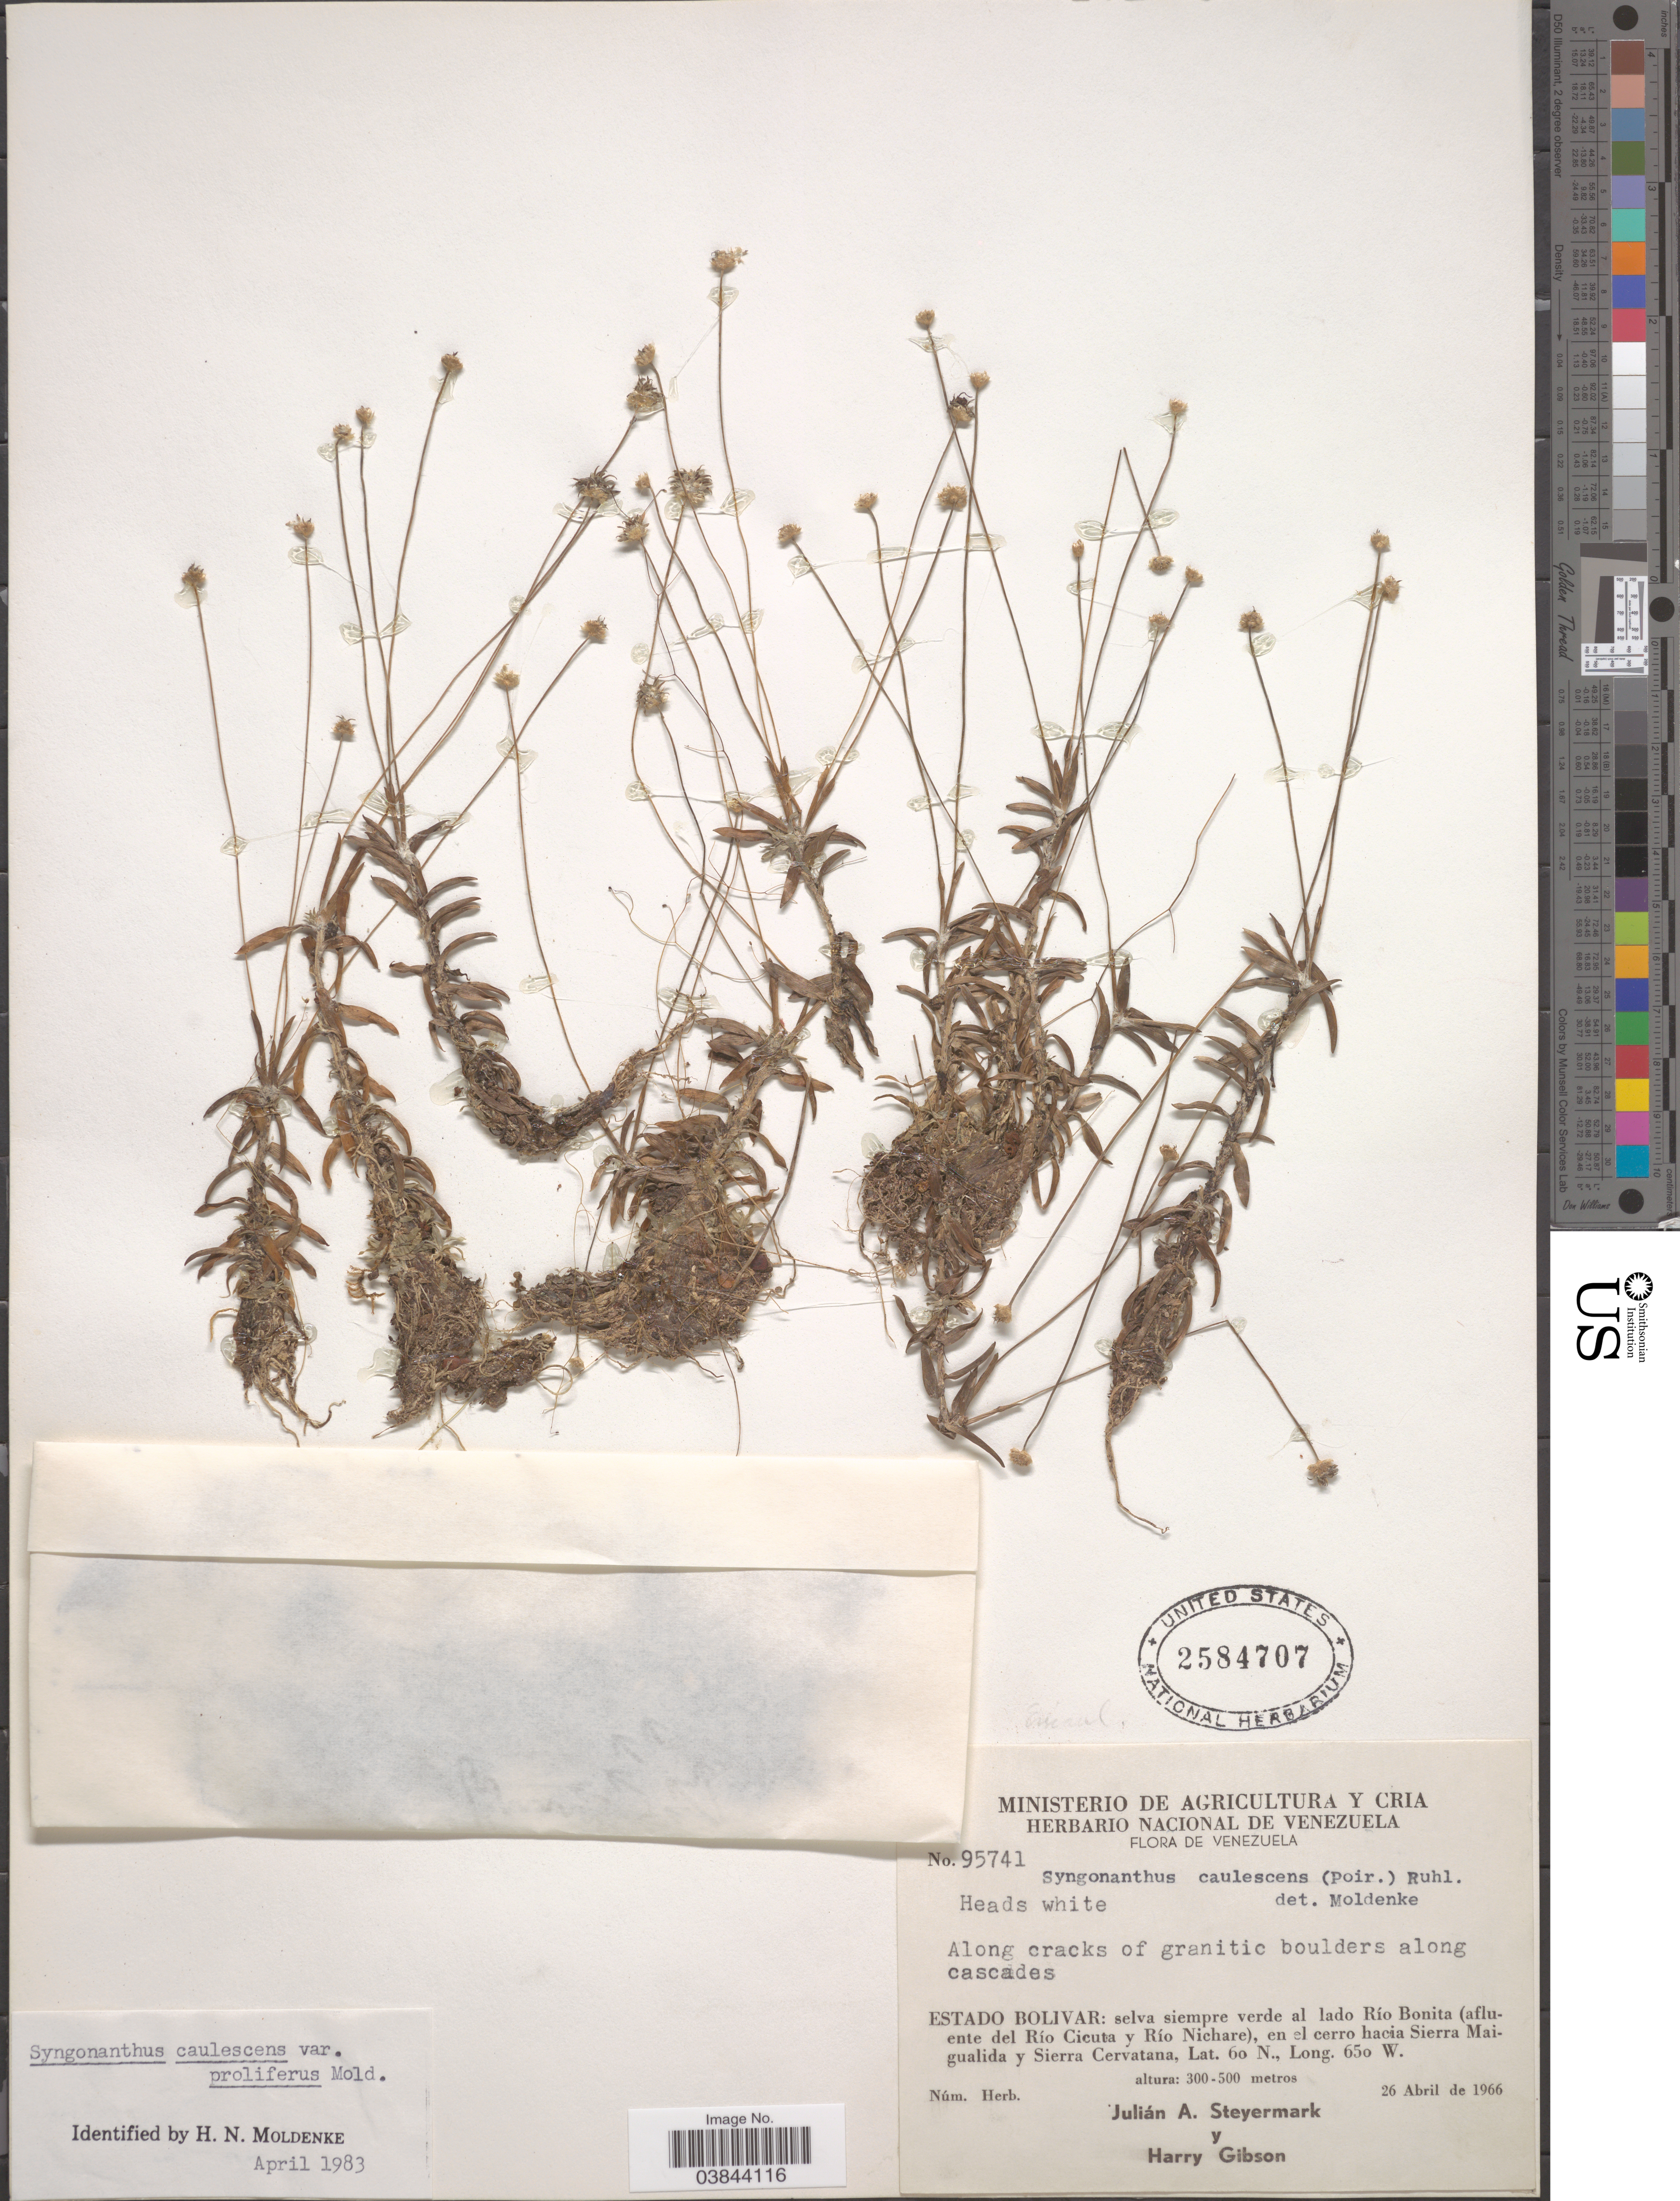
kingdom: Plantae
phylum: Tracheophyta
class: Liliopsida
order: Poales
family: Eriocaulaceae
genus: Syngonanthus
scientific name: Syngonanthus caulescens var. proliferus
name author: Moldenke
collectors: J. Steyermark & H. Gibson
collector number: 95741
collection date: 1966-04-26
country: Venezuela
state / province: Bolivar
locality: Selva siempre verde al lado Río Bonita (afluente del Río Cicuta y Río Nichare), en el cerro hacia Sierra Maigualida y Sierra Cervatana.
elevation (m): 300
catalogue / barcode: US 2584707